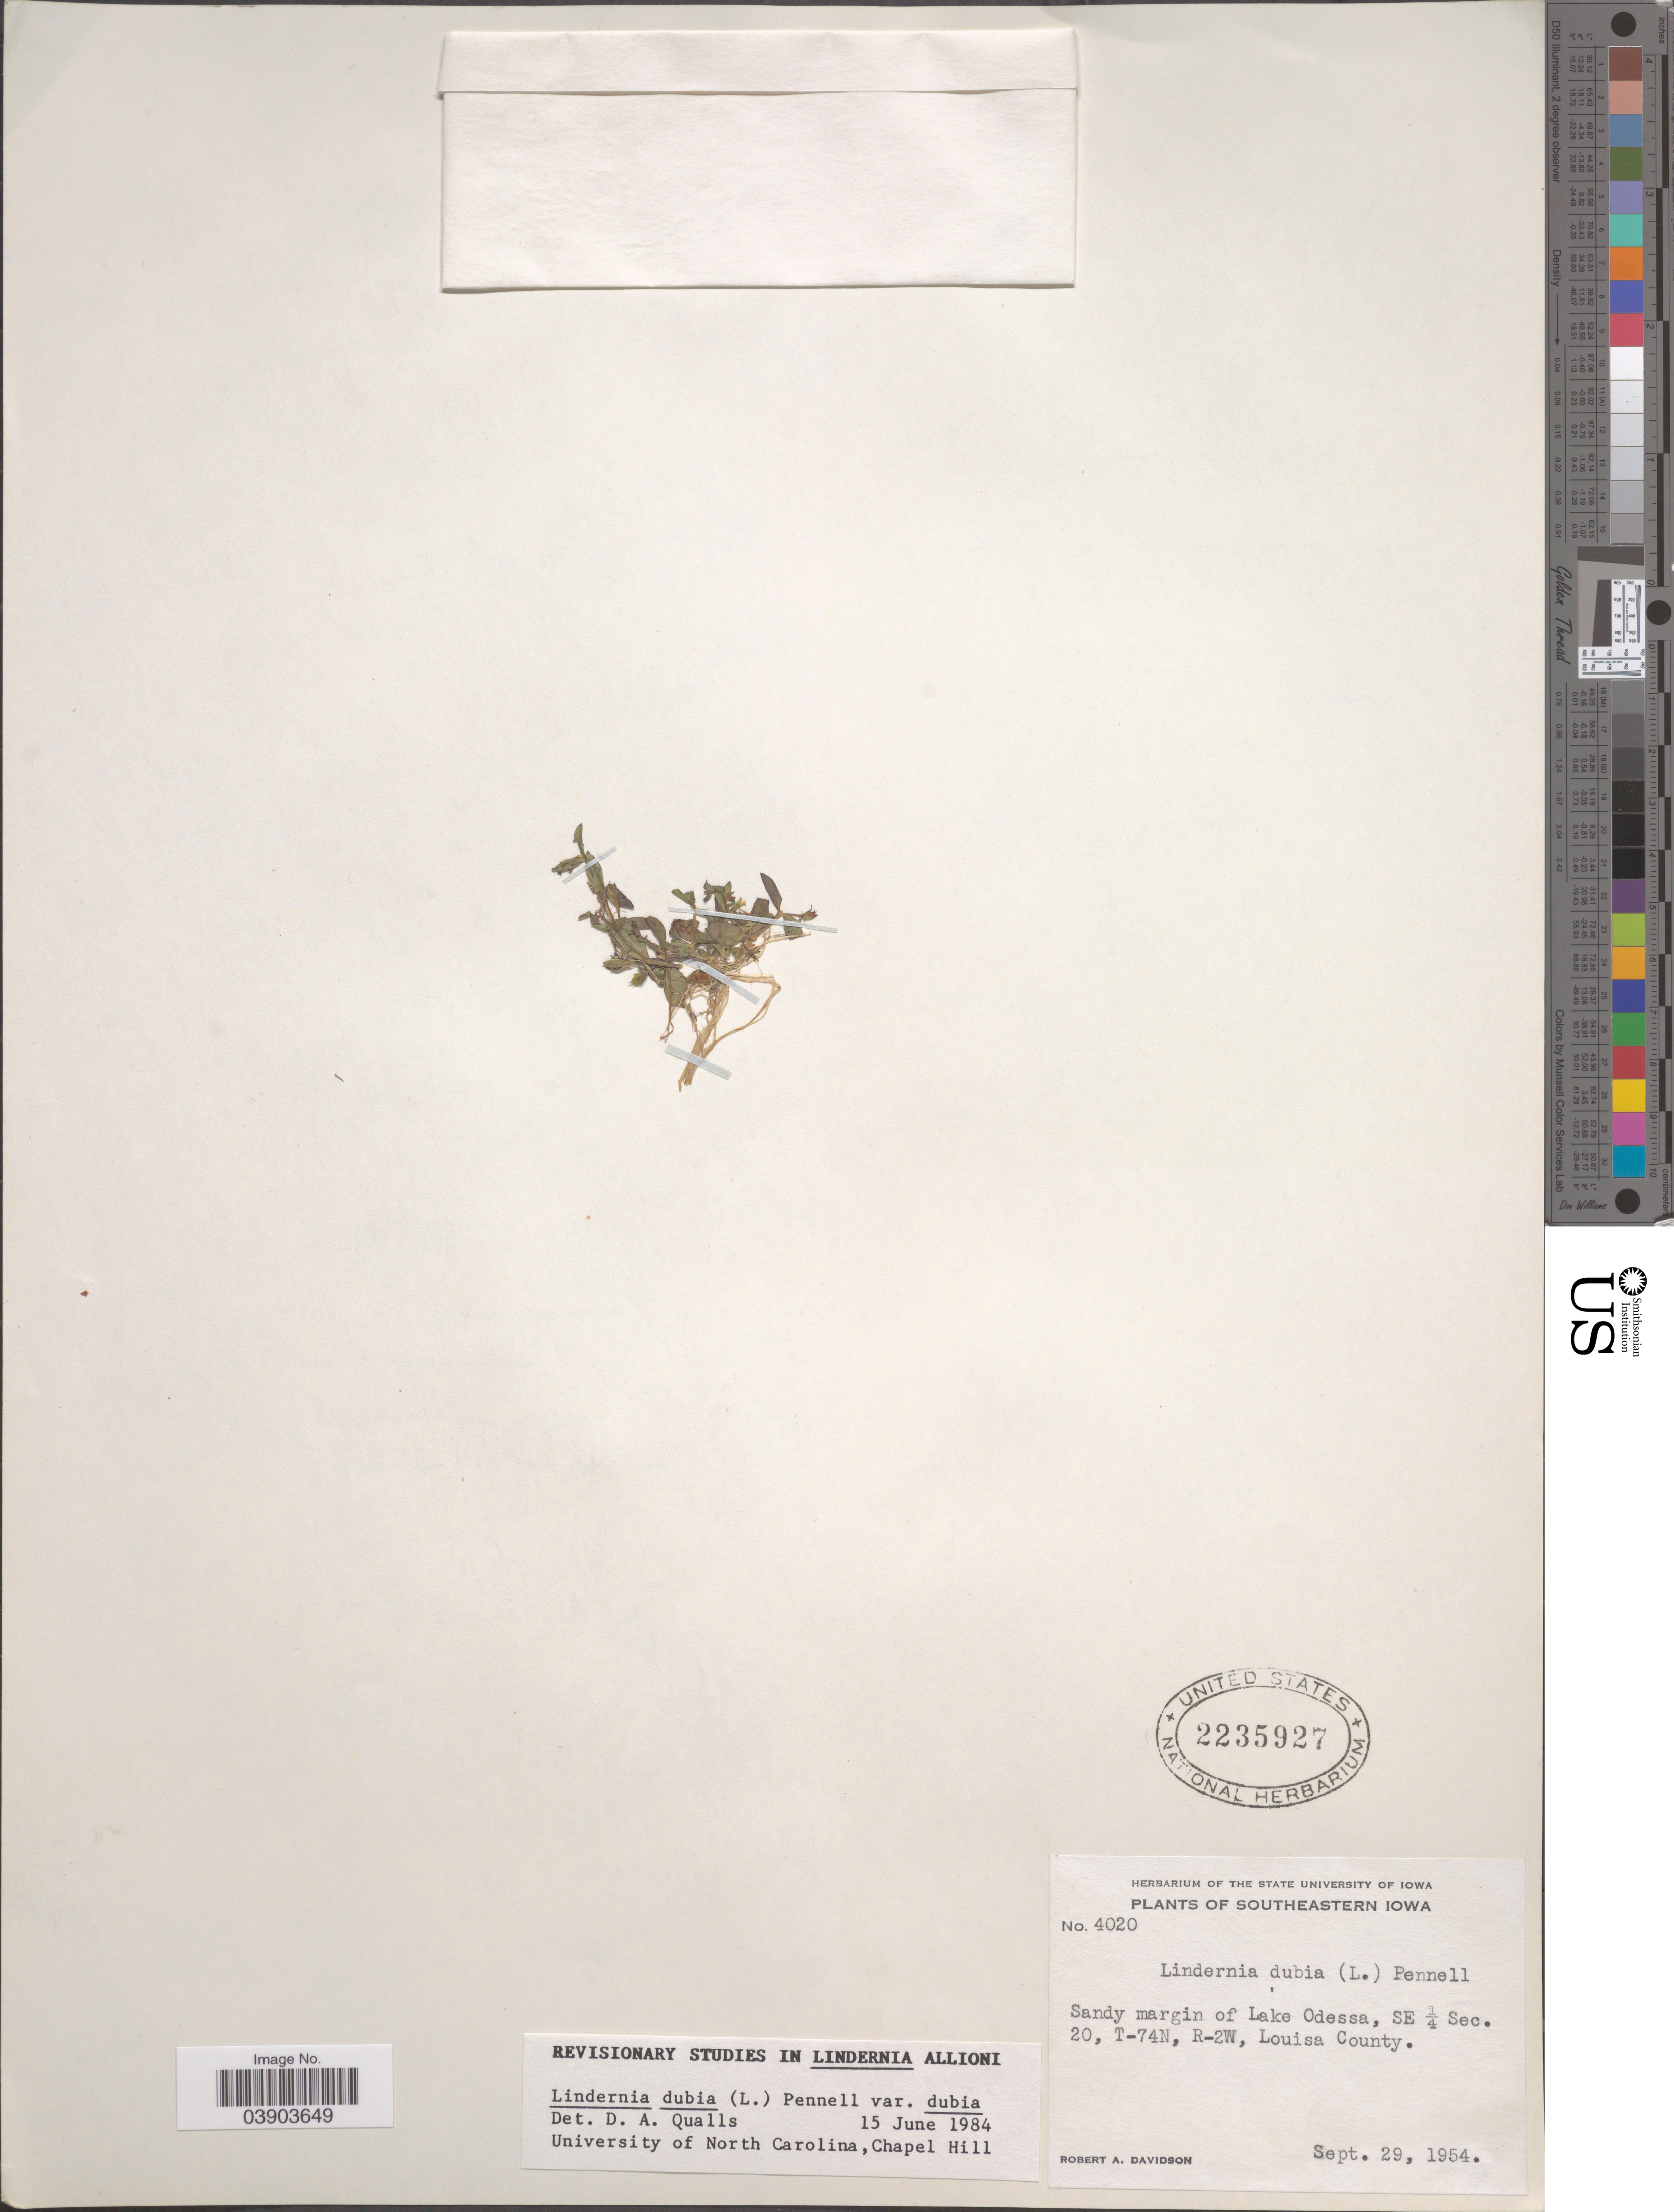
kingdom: Plantae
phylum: Tracheophyta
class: Magnoliopsida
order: Lamiales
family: Linderniaceae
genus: Lindernia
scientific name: Lindernia dubia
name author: (L.) Pennell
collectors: R. A. Davidson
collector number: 4020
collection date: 1954-09-29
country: United States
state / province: Iowa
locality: Southwestern Iowa. Sandy margin of Lake Odessa, SE ¼ Sec. 20, T-74N, R-2W, Louisa County.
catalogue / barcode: US 2235927